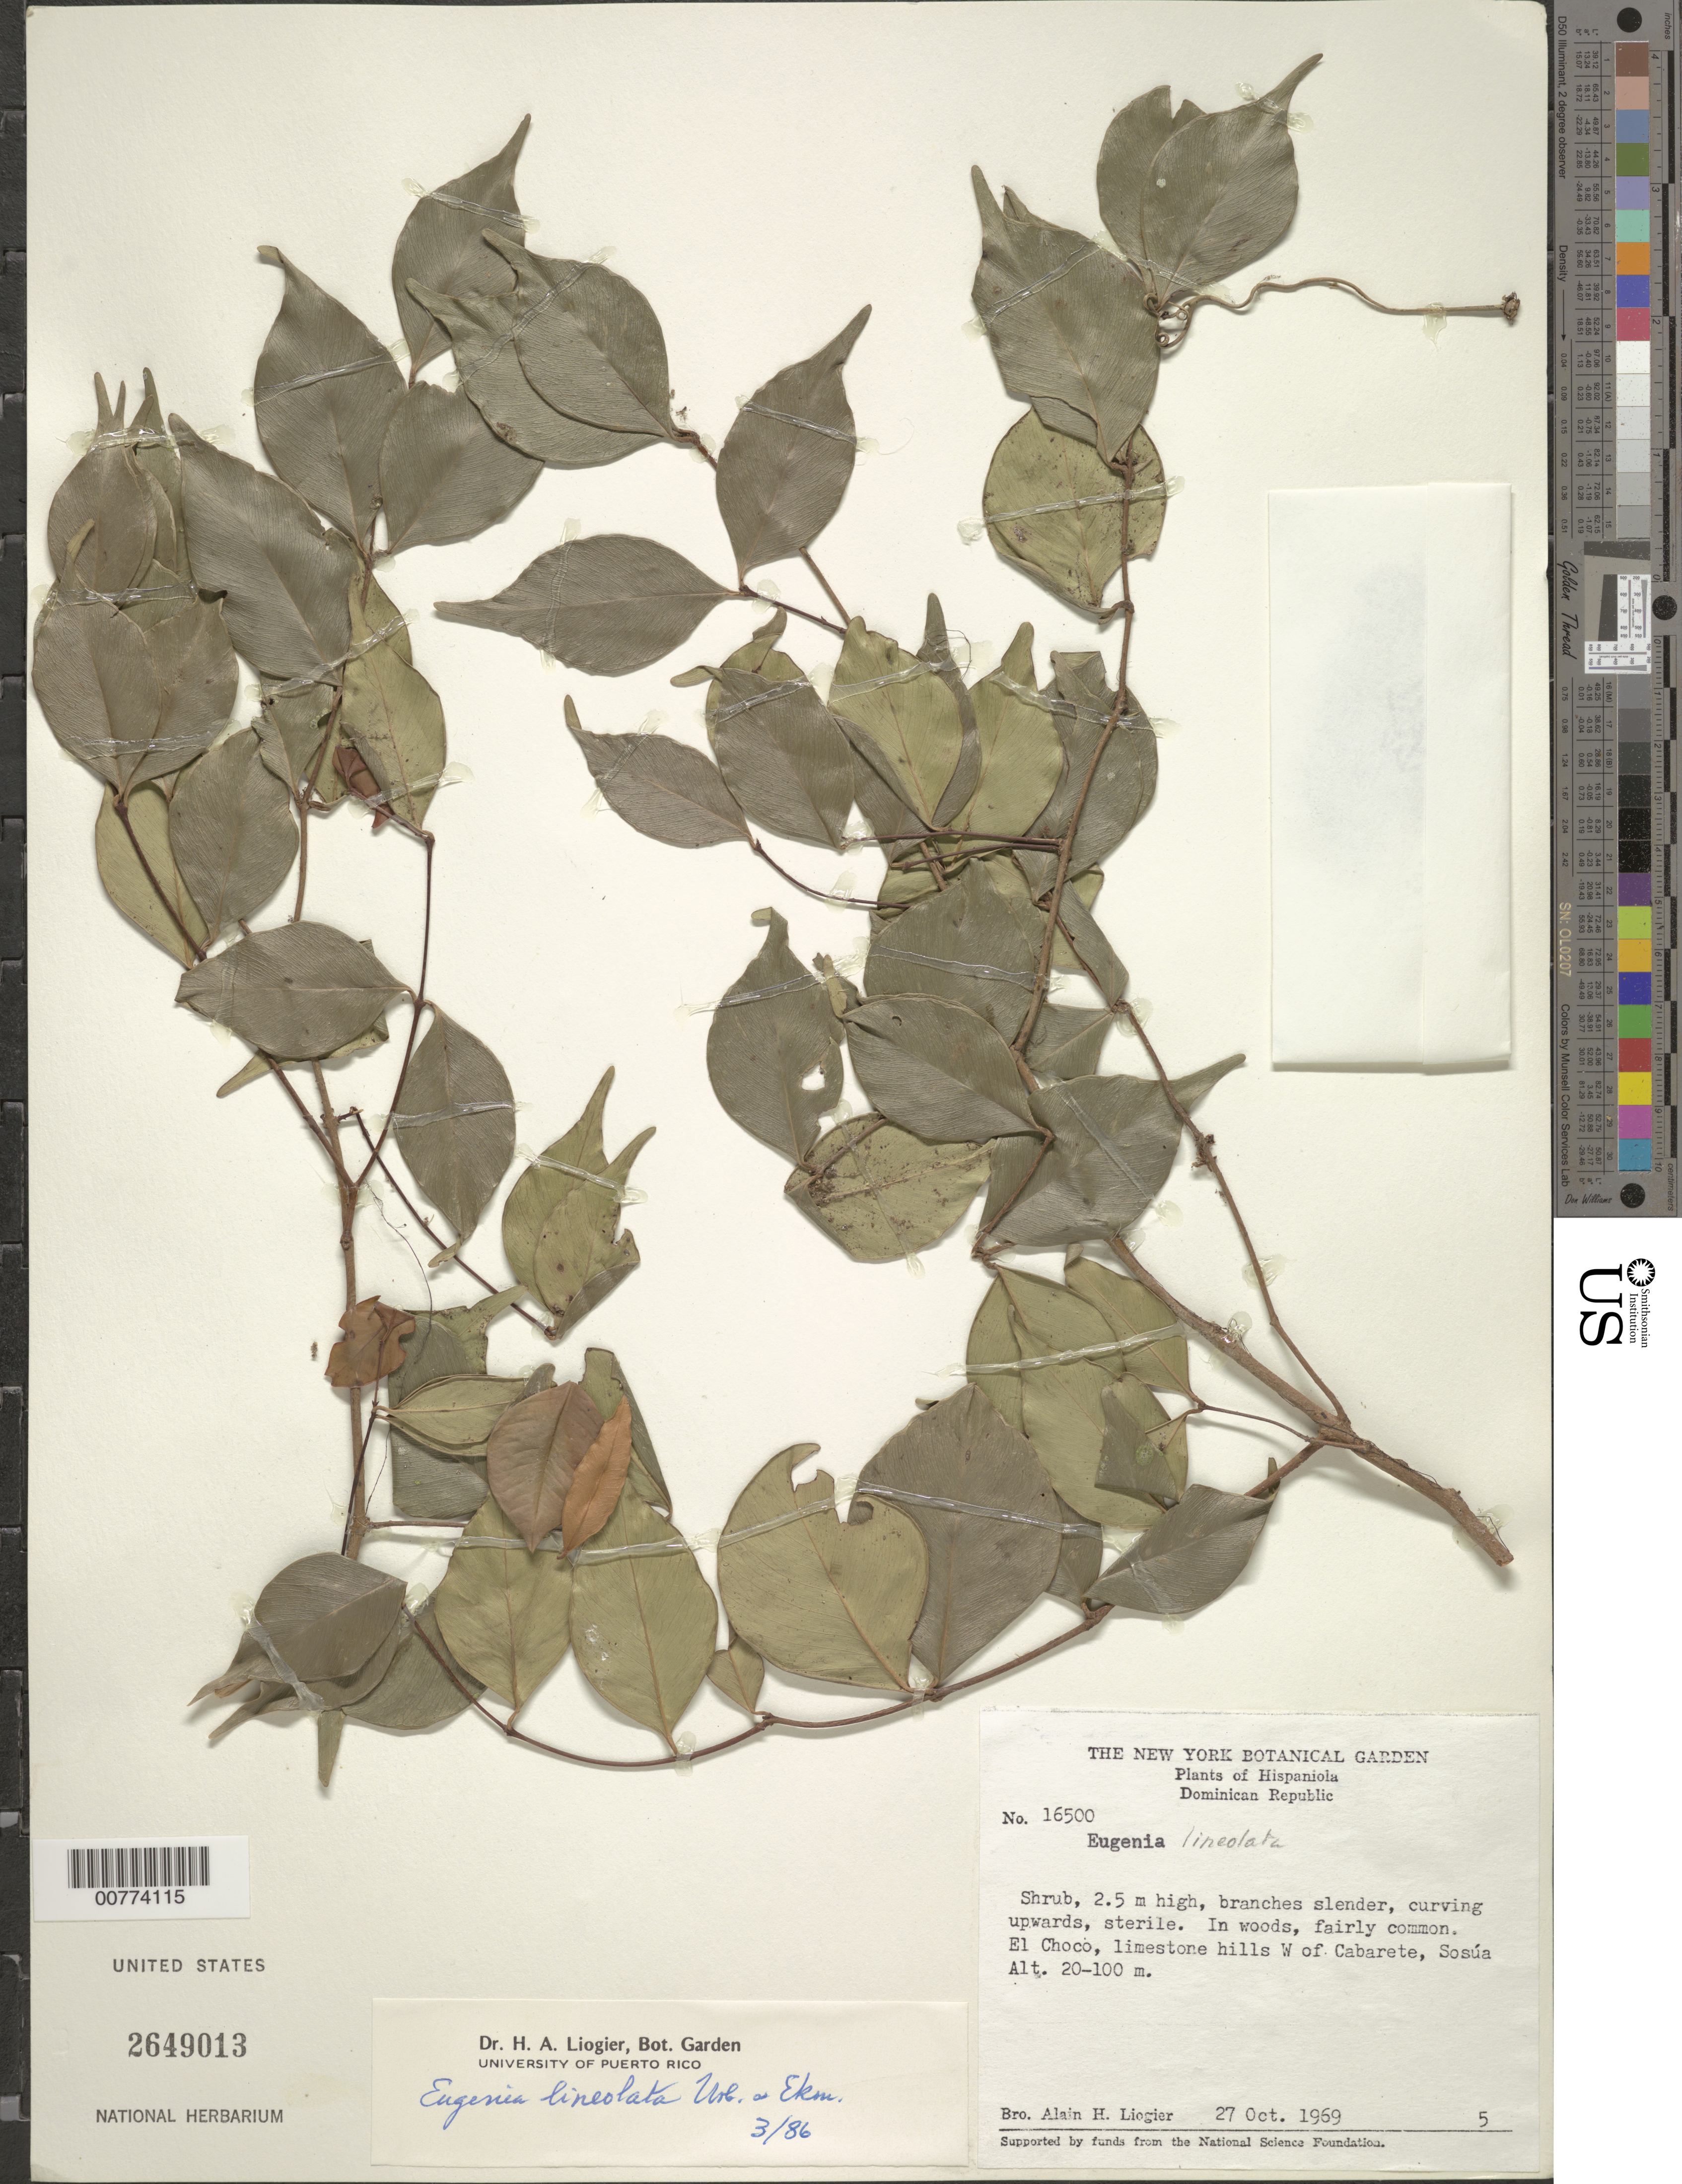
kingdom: Plantae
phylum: Tracheophyta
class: Magnoliopsida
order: Myrtales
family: Myrtaceae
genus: Eugenia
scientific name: Eugenia lineata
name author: (Sw.) DC.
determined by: Liogier, Alain H.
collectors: A. H. Liogier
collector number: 16500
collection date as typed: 27 Oct 1969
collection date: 1969-10-27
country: Dominican Republic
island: Hispaniola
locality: Sosúa, El Choco, limestone hills W of Cabarete.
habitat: In woods.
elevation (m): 20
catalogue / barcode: US 2649013